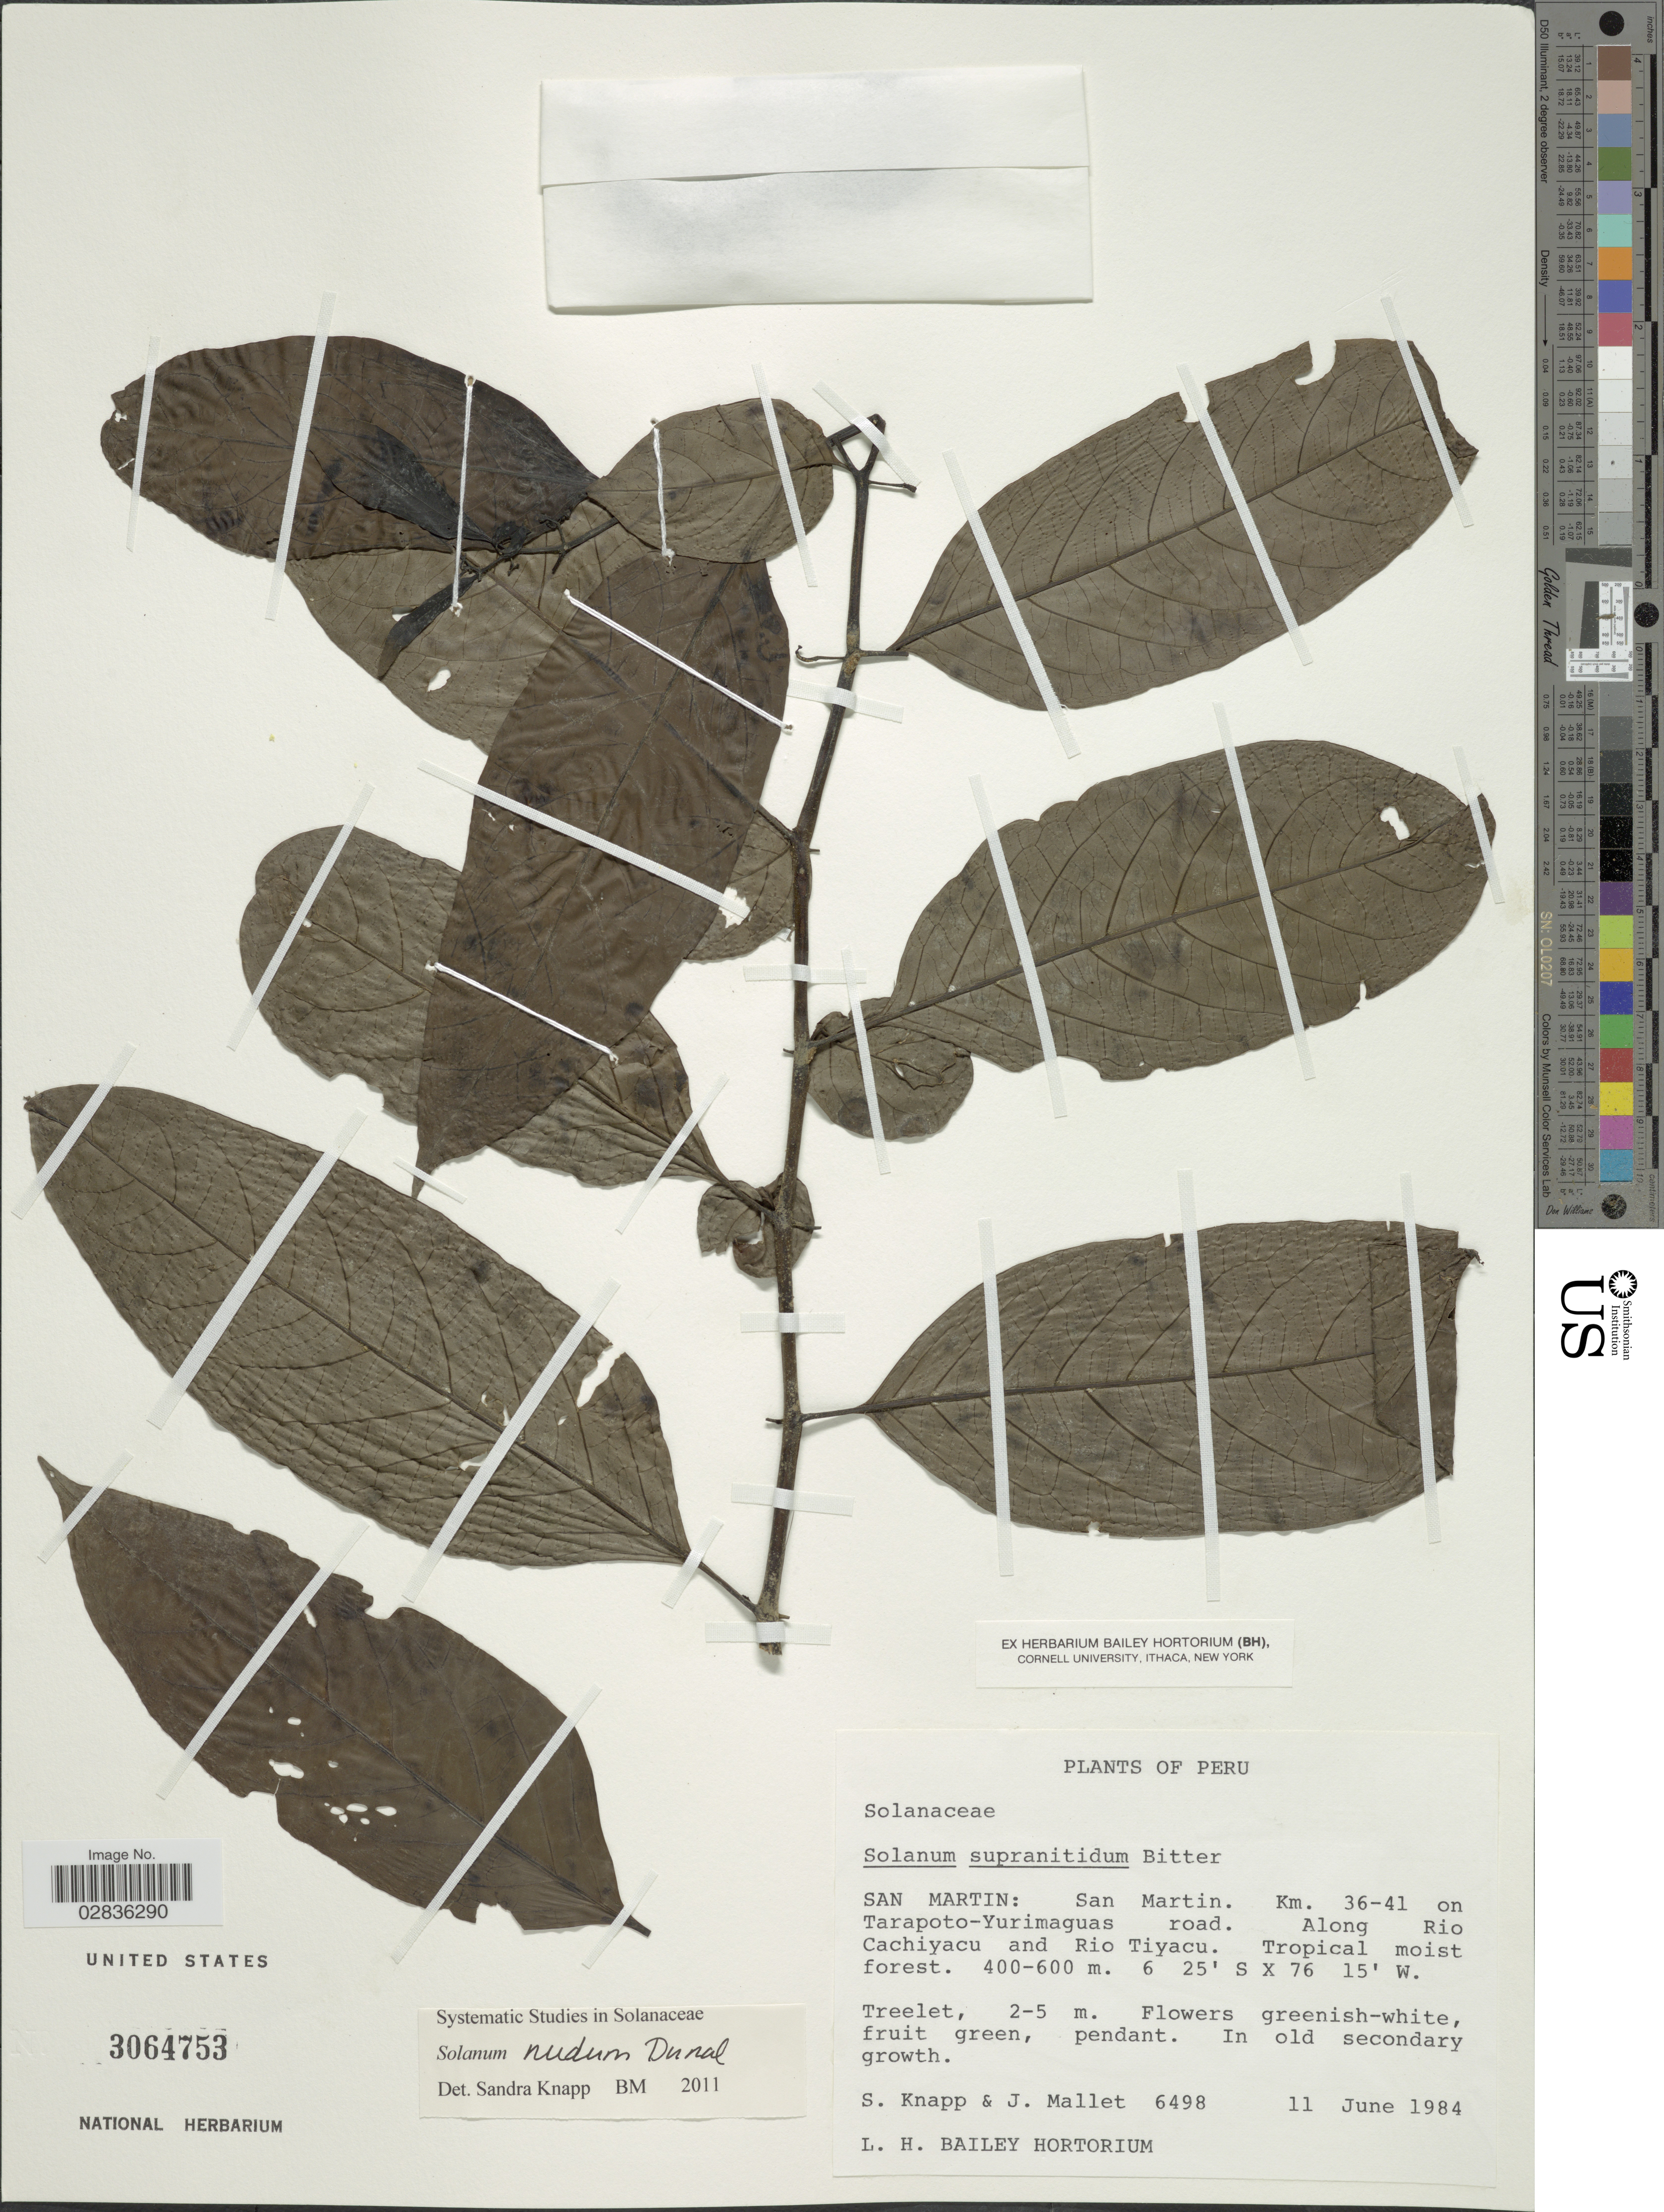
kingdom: Plantae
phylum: Tracheophyta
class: Magnoliopsida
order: Solanales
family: Solanaceae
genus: Solanum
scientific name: Solanum nudum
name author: Dunal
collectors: S. Knapp & J. Mallet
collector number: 6498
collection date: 1984-06-11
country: Peru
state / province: San Martín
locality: San Martin: San Martin. Km. 36-41 on Tarapoto-Yurimaguas road. Along Rio Cachiyacu and Rio Tiyacu.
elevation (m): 400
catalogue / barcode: US 3064753